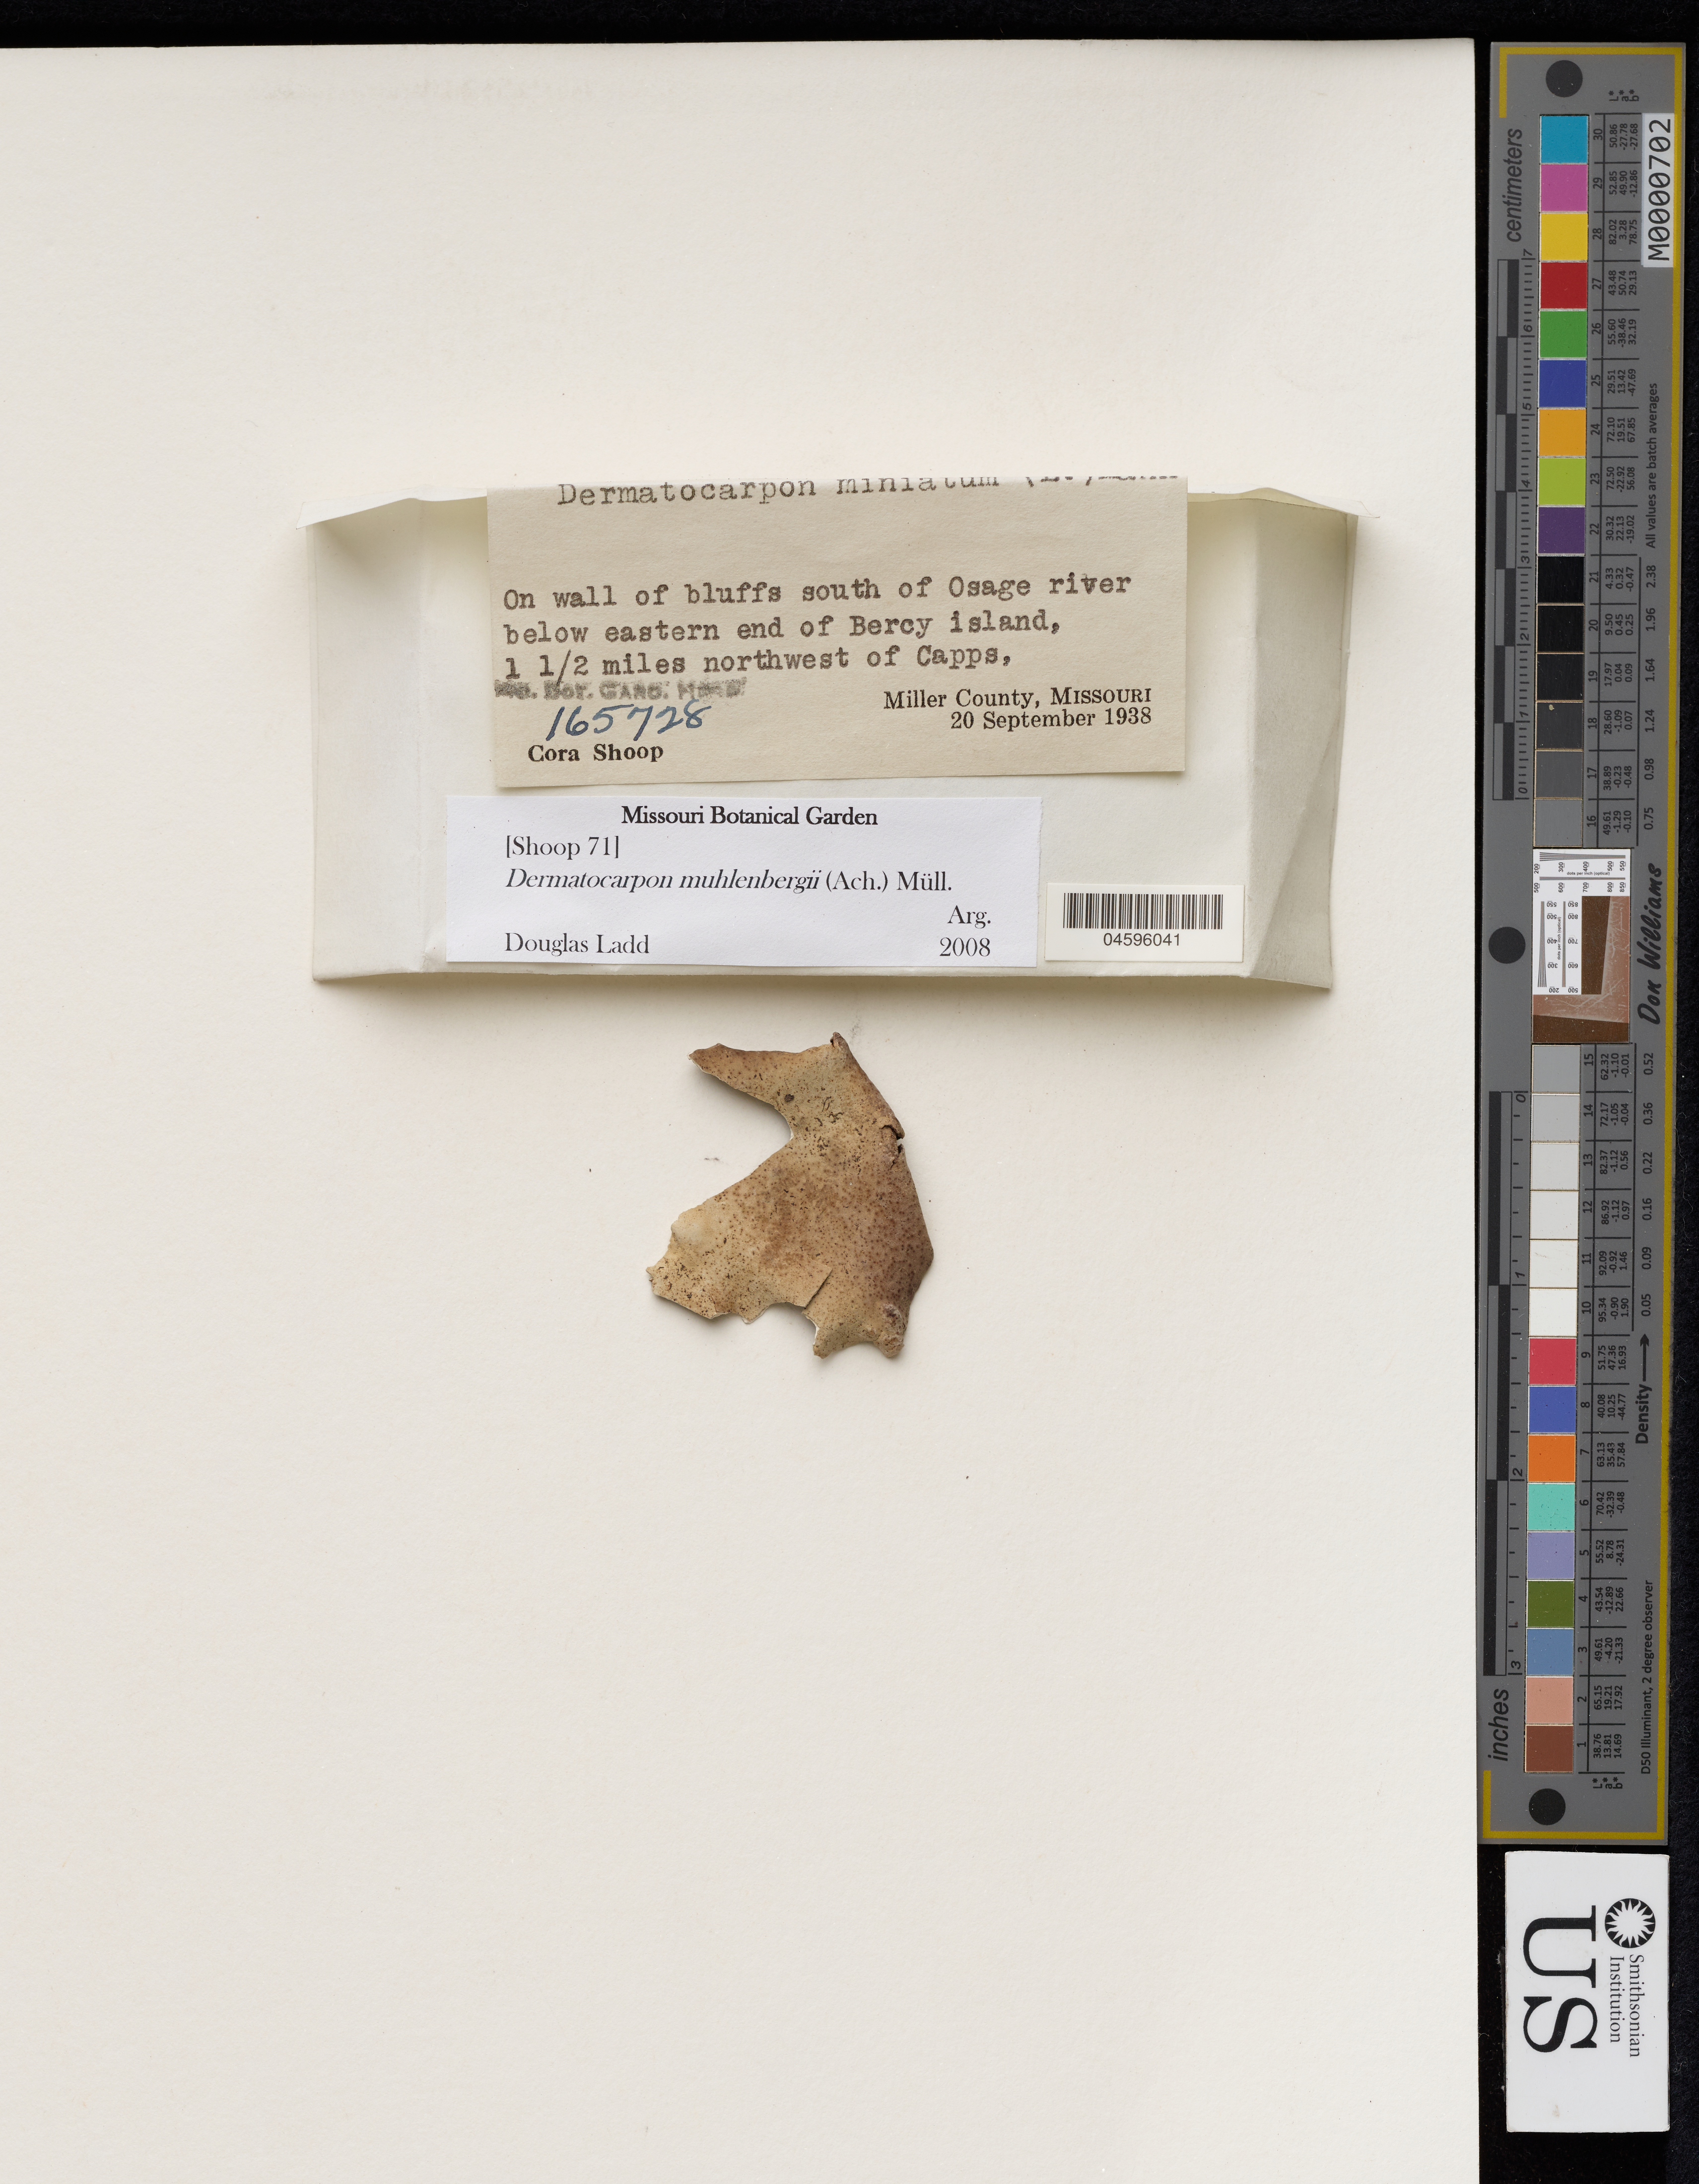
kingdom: Fungi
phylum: Ascomycota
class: Eurotiomycetes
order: Verrucariales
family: Verrucariaceae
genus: Dermatocarpon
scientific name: Dermatocarpon muhlenbergii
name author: (Ach.) Müll. Arg.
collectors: C. Shoop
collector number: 165728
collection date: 1938-09-20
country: United States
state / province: Mississippi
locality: On wall of bluffs south of Osage river below eastern end of Bercy island, 1 1/2 miles northwest of Capps, Miller County.